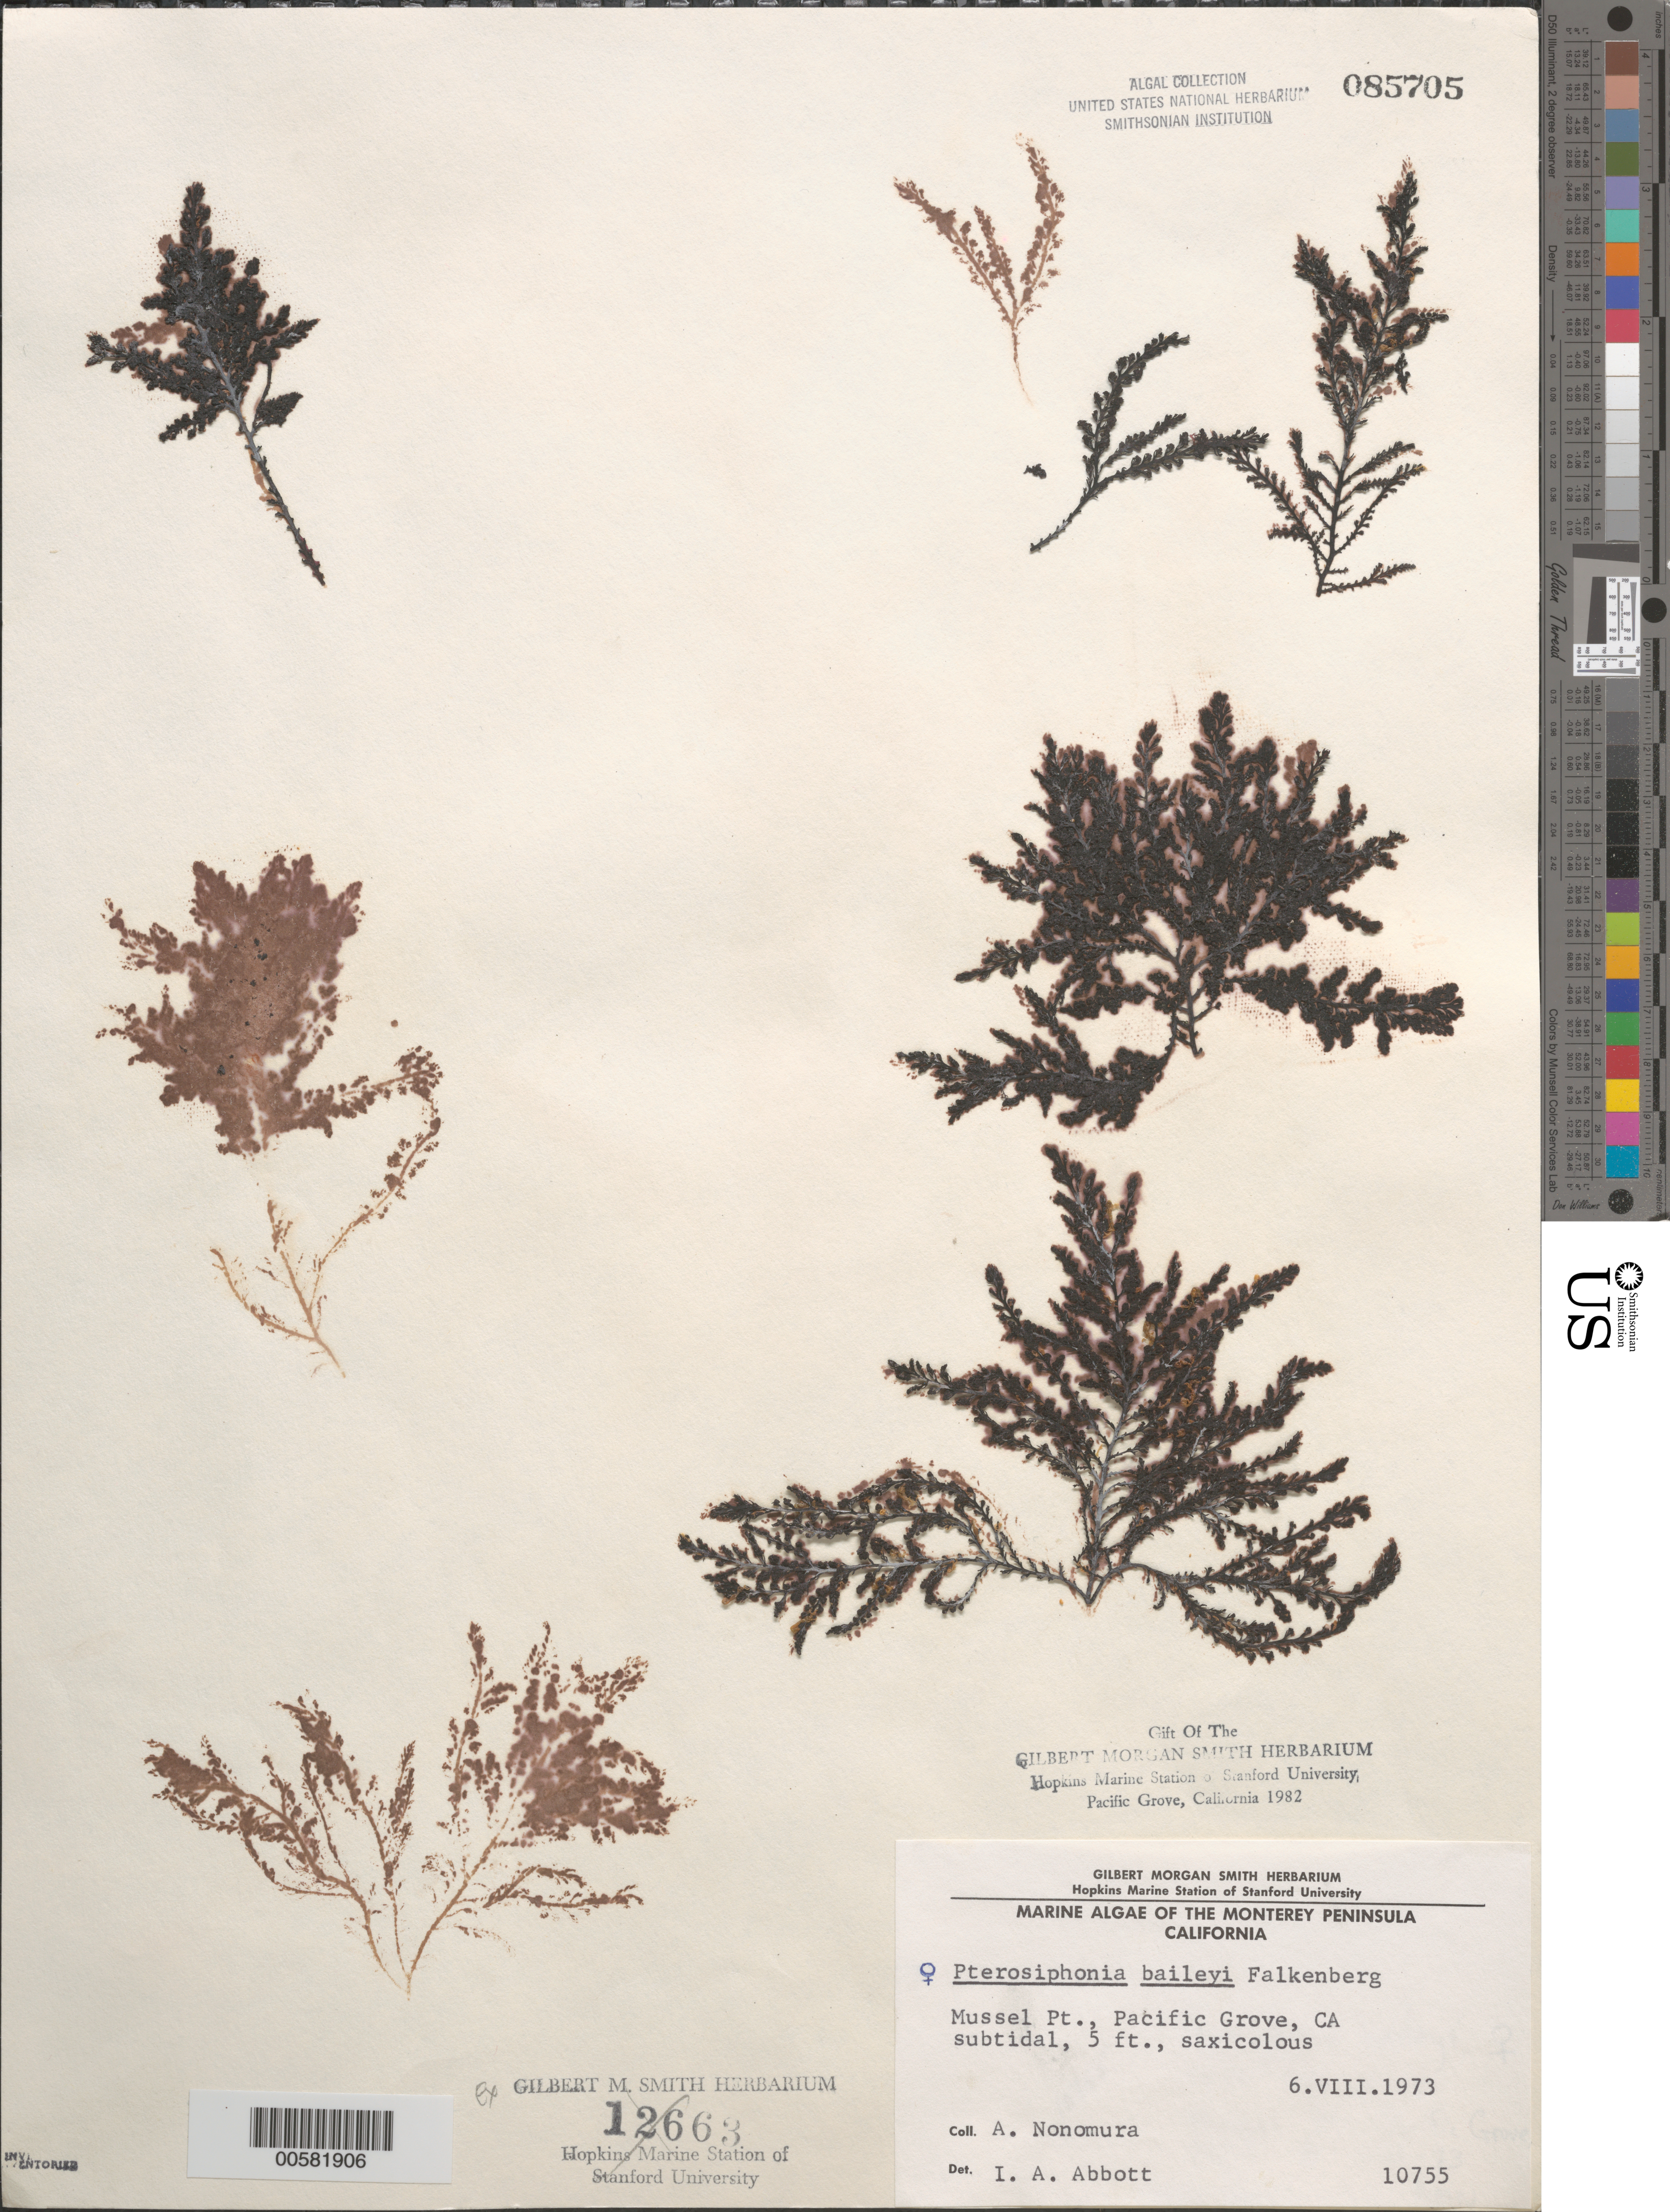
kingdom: Plantae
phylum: Rhodophyta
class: Florideophyceae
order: Ceramiales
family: Rhodomelaceae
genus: Symphyocladiella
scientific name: Symphyocladiella baileyi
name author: (Harvey) D.E.Bustamante et al.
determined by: Algae name updating Project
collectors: A. Nonomura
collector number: IAA 10755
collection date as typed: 06 Aug 1973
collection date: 1973-08-06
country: United States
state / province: California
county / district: Monterey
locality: Mussel Point, Pacific Grove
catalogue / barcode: US 85705